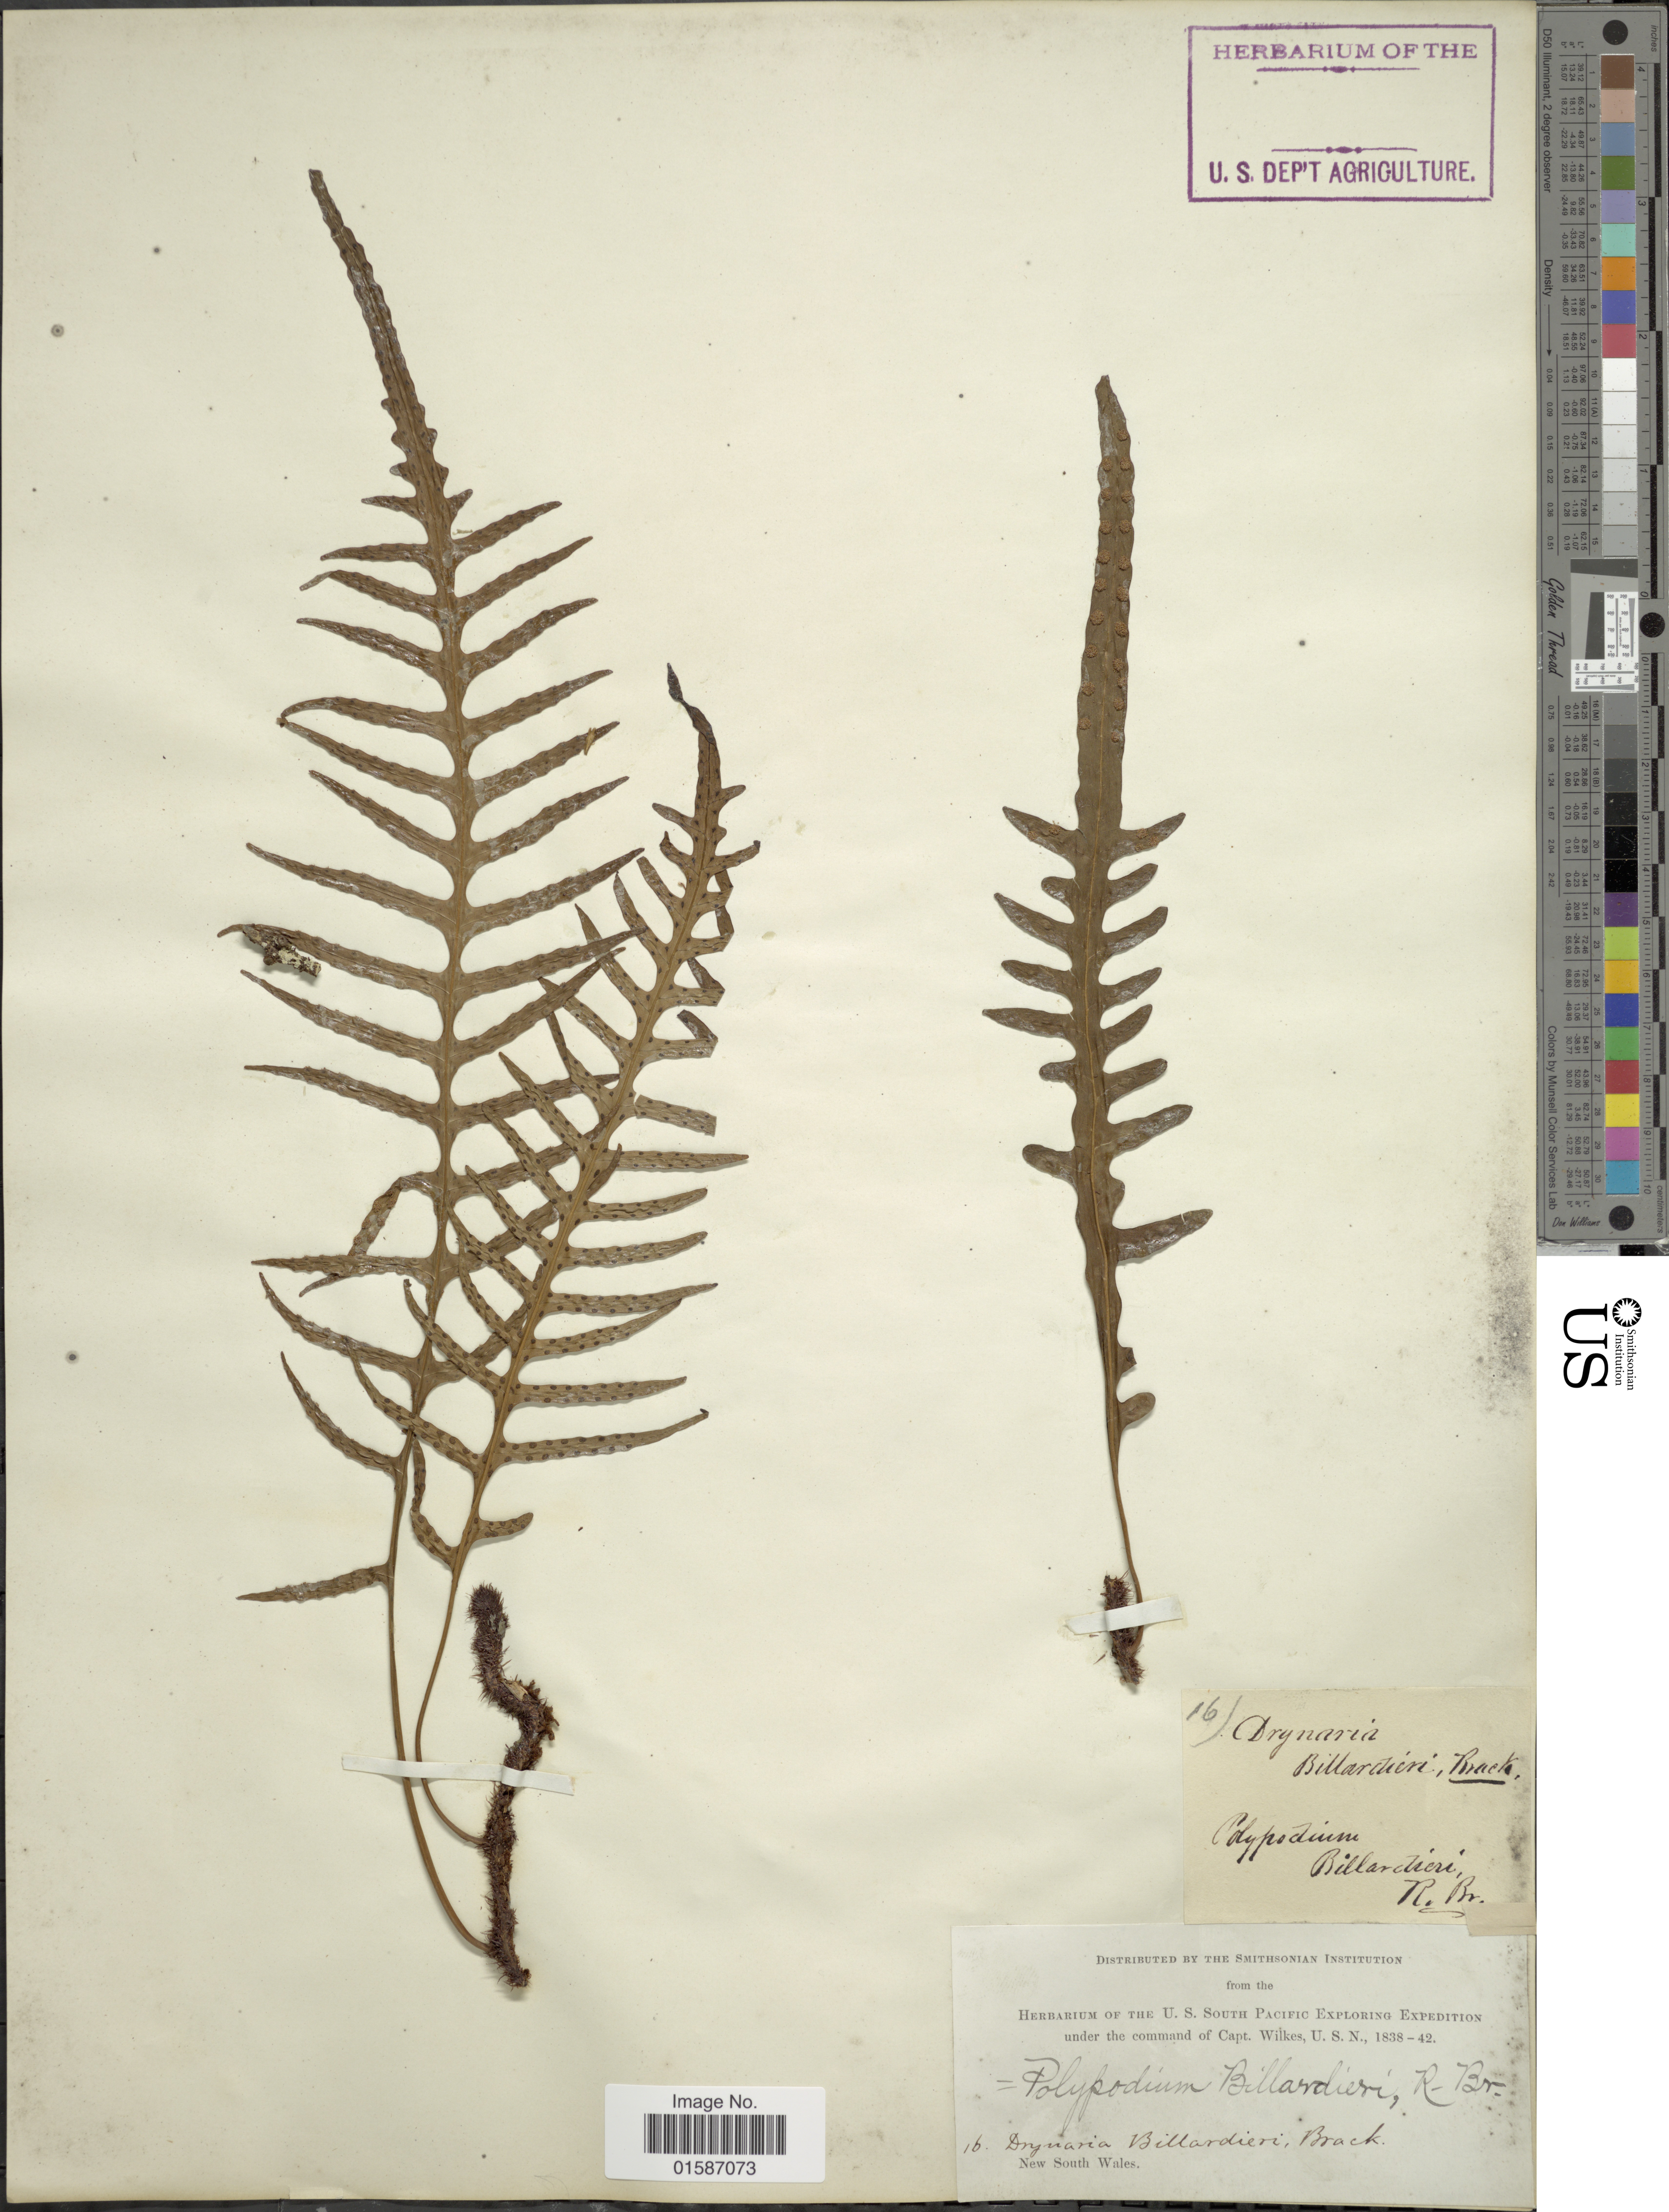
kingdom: Plantae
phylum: Tracheophyta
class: Polypodiopsida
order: Polypodiales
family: Polypodiaceae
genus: Microsorum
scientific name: Microsorum scandens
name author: Tindale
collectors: Wilkes Explor. Exped.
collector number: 16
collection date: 1838/1842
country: Australia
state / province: New South Wales